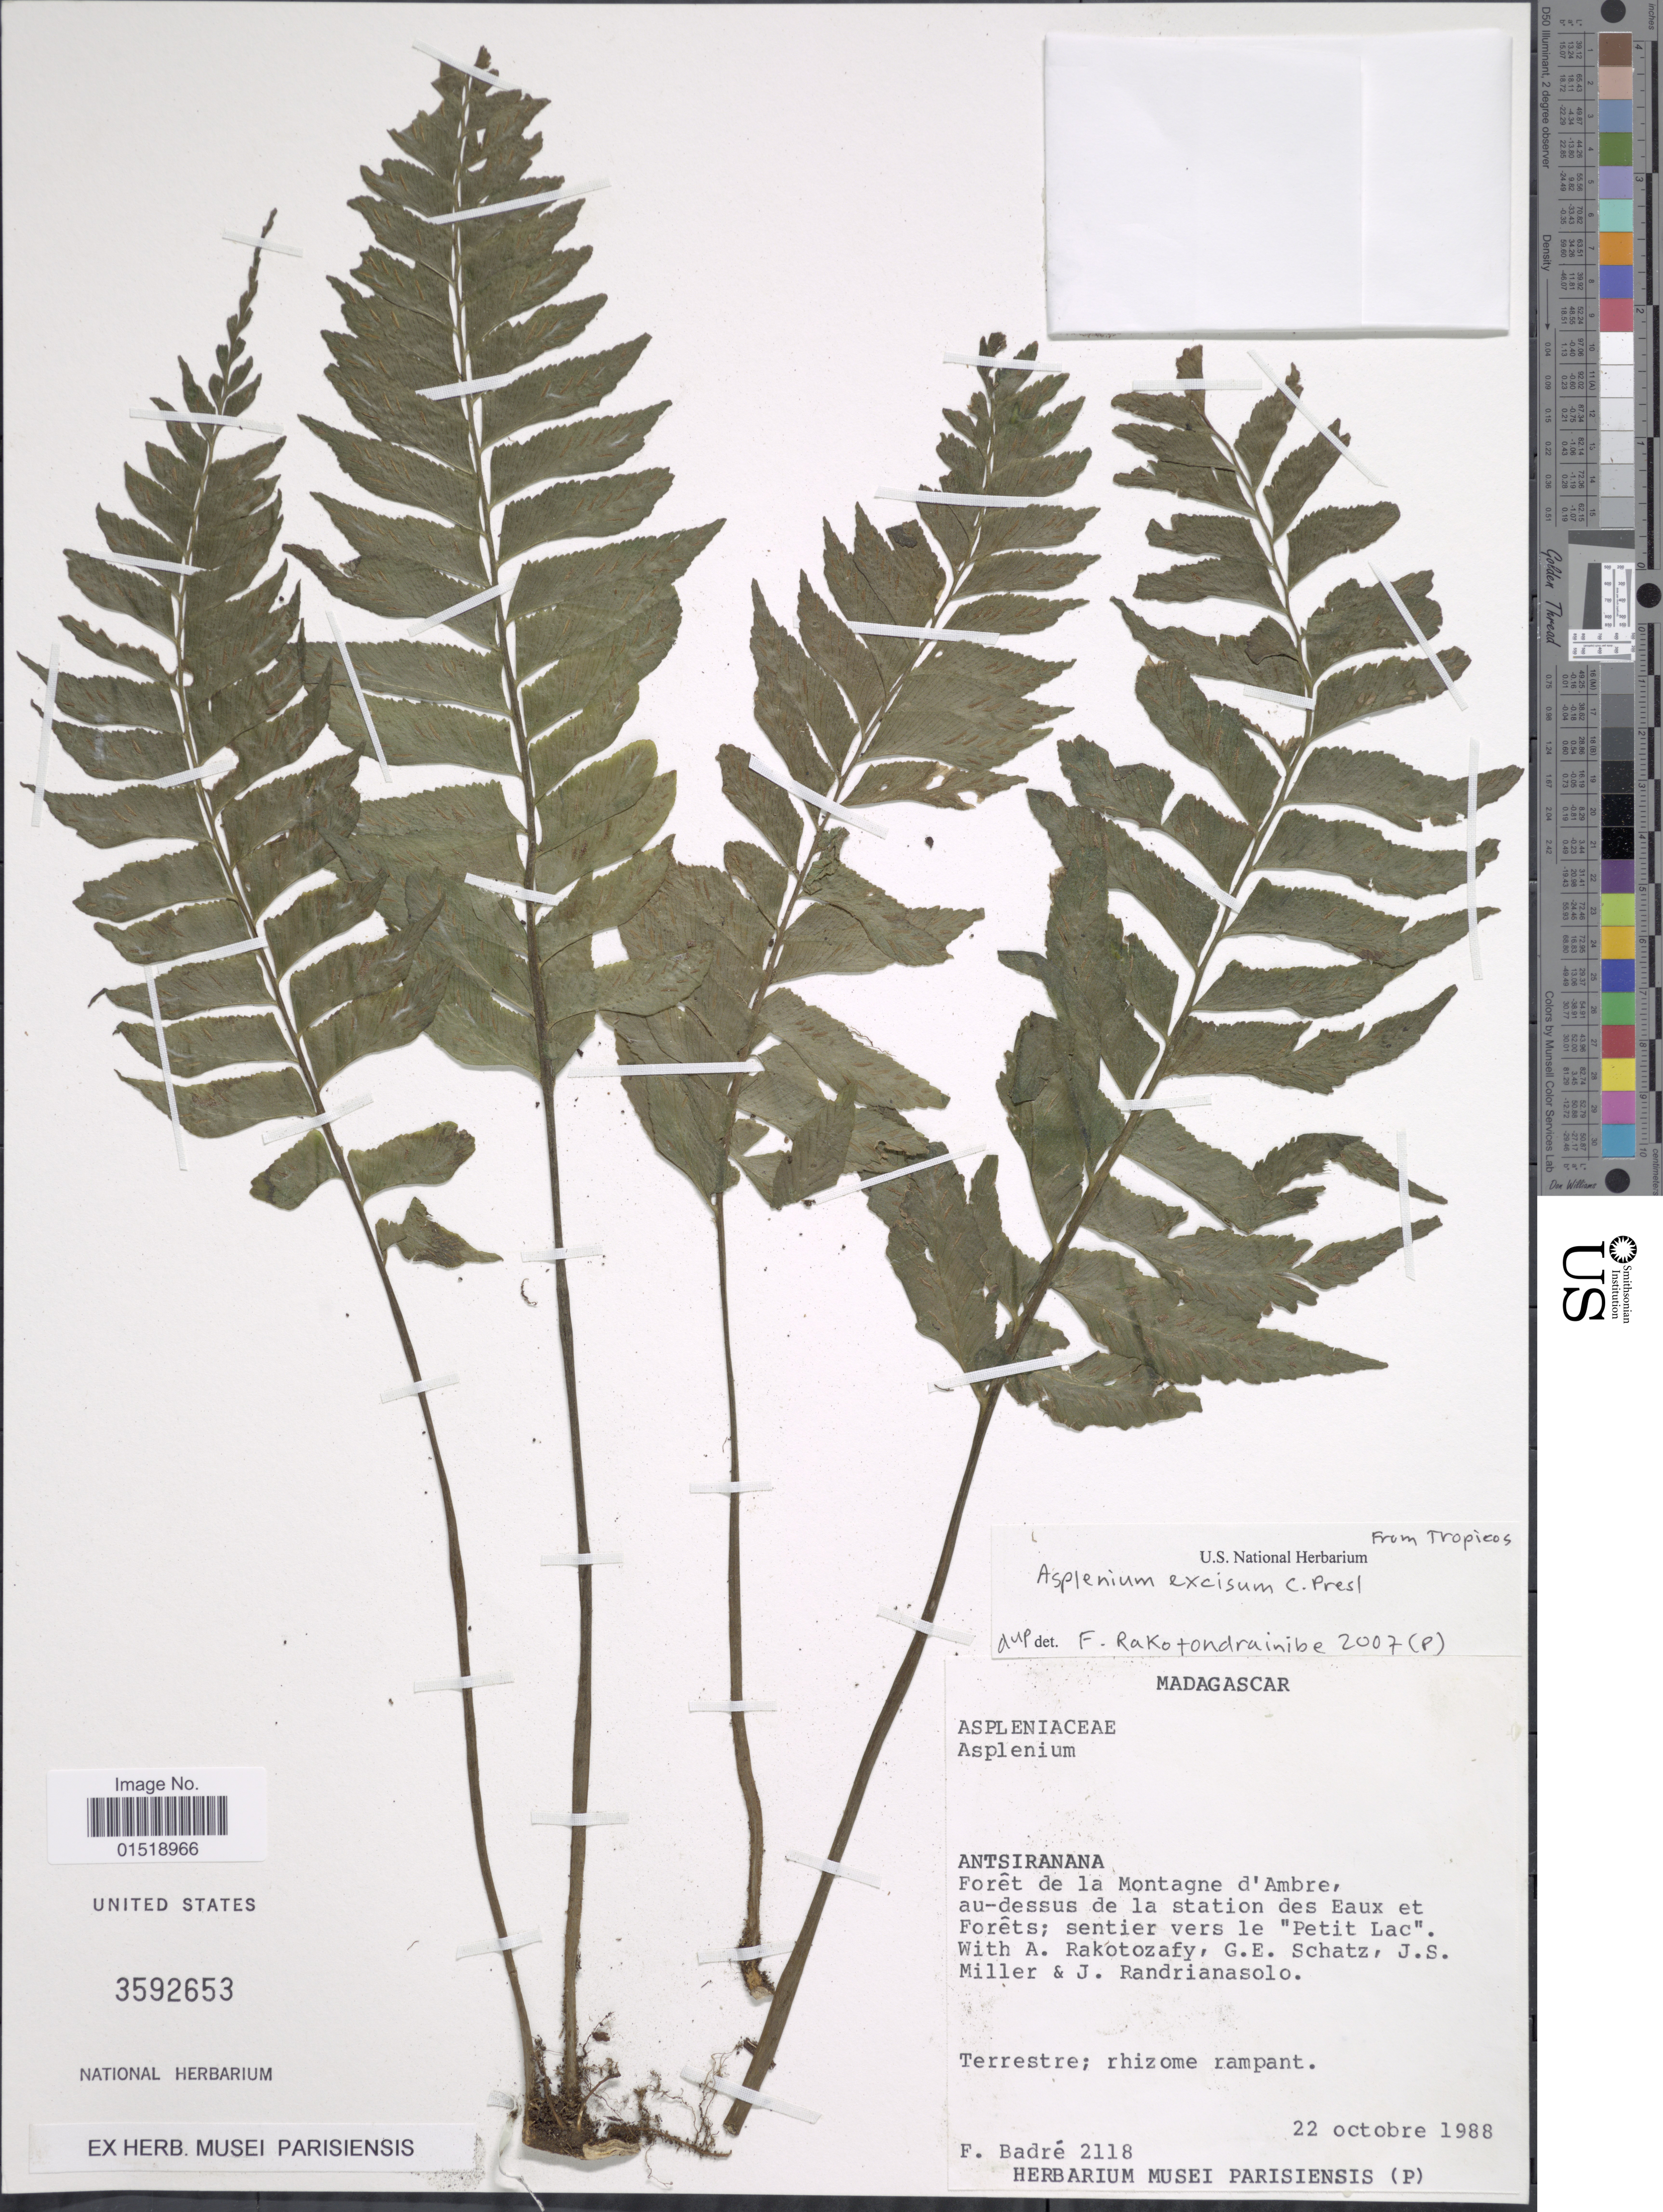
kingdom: Plantae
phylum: Tracheophyta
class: Polypodiopsida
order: Polypodiales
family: Aspleniaceae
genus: Hymenasplenium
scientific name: Hymenasplenium excisum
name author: C. Presl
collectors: F. Badré, A. Rakotozafy, G. Schatz, J. S. Miller & J. Randrianasolo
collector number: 2118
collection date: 1988-10-22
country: Madagascar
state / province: Diana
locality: Forêt de la Montagne d'Ambre, au-dessus de la station des Eaux et Forêts; sentier vers le "Petit Lac".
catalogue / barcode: US 3592653